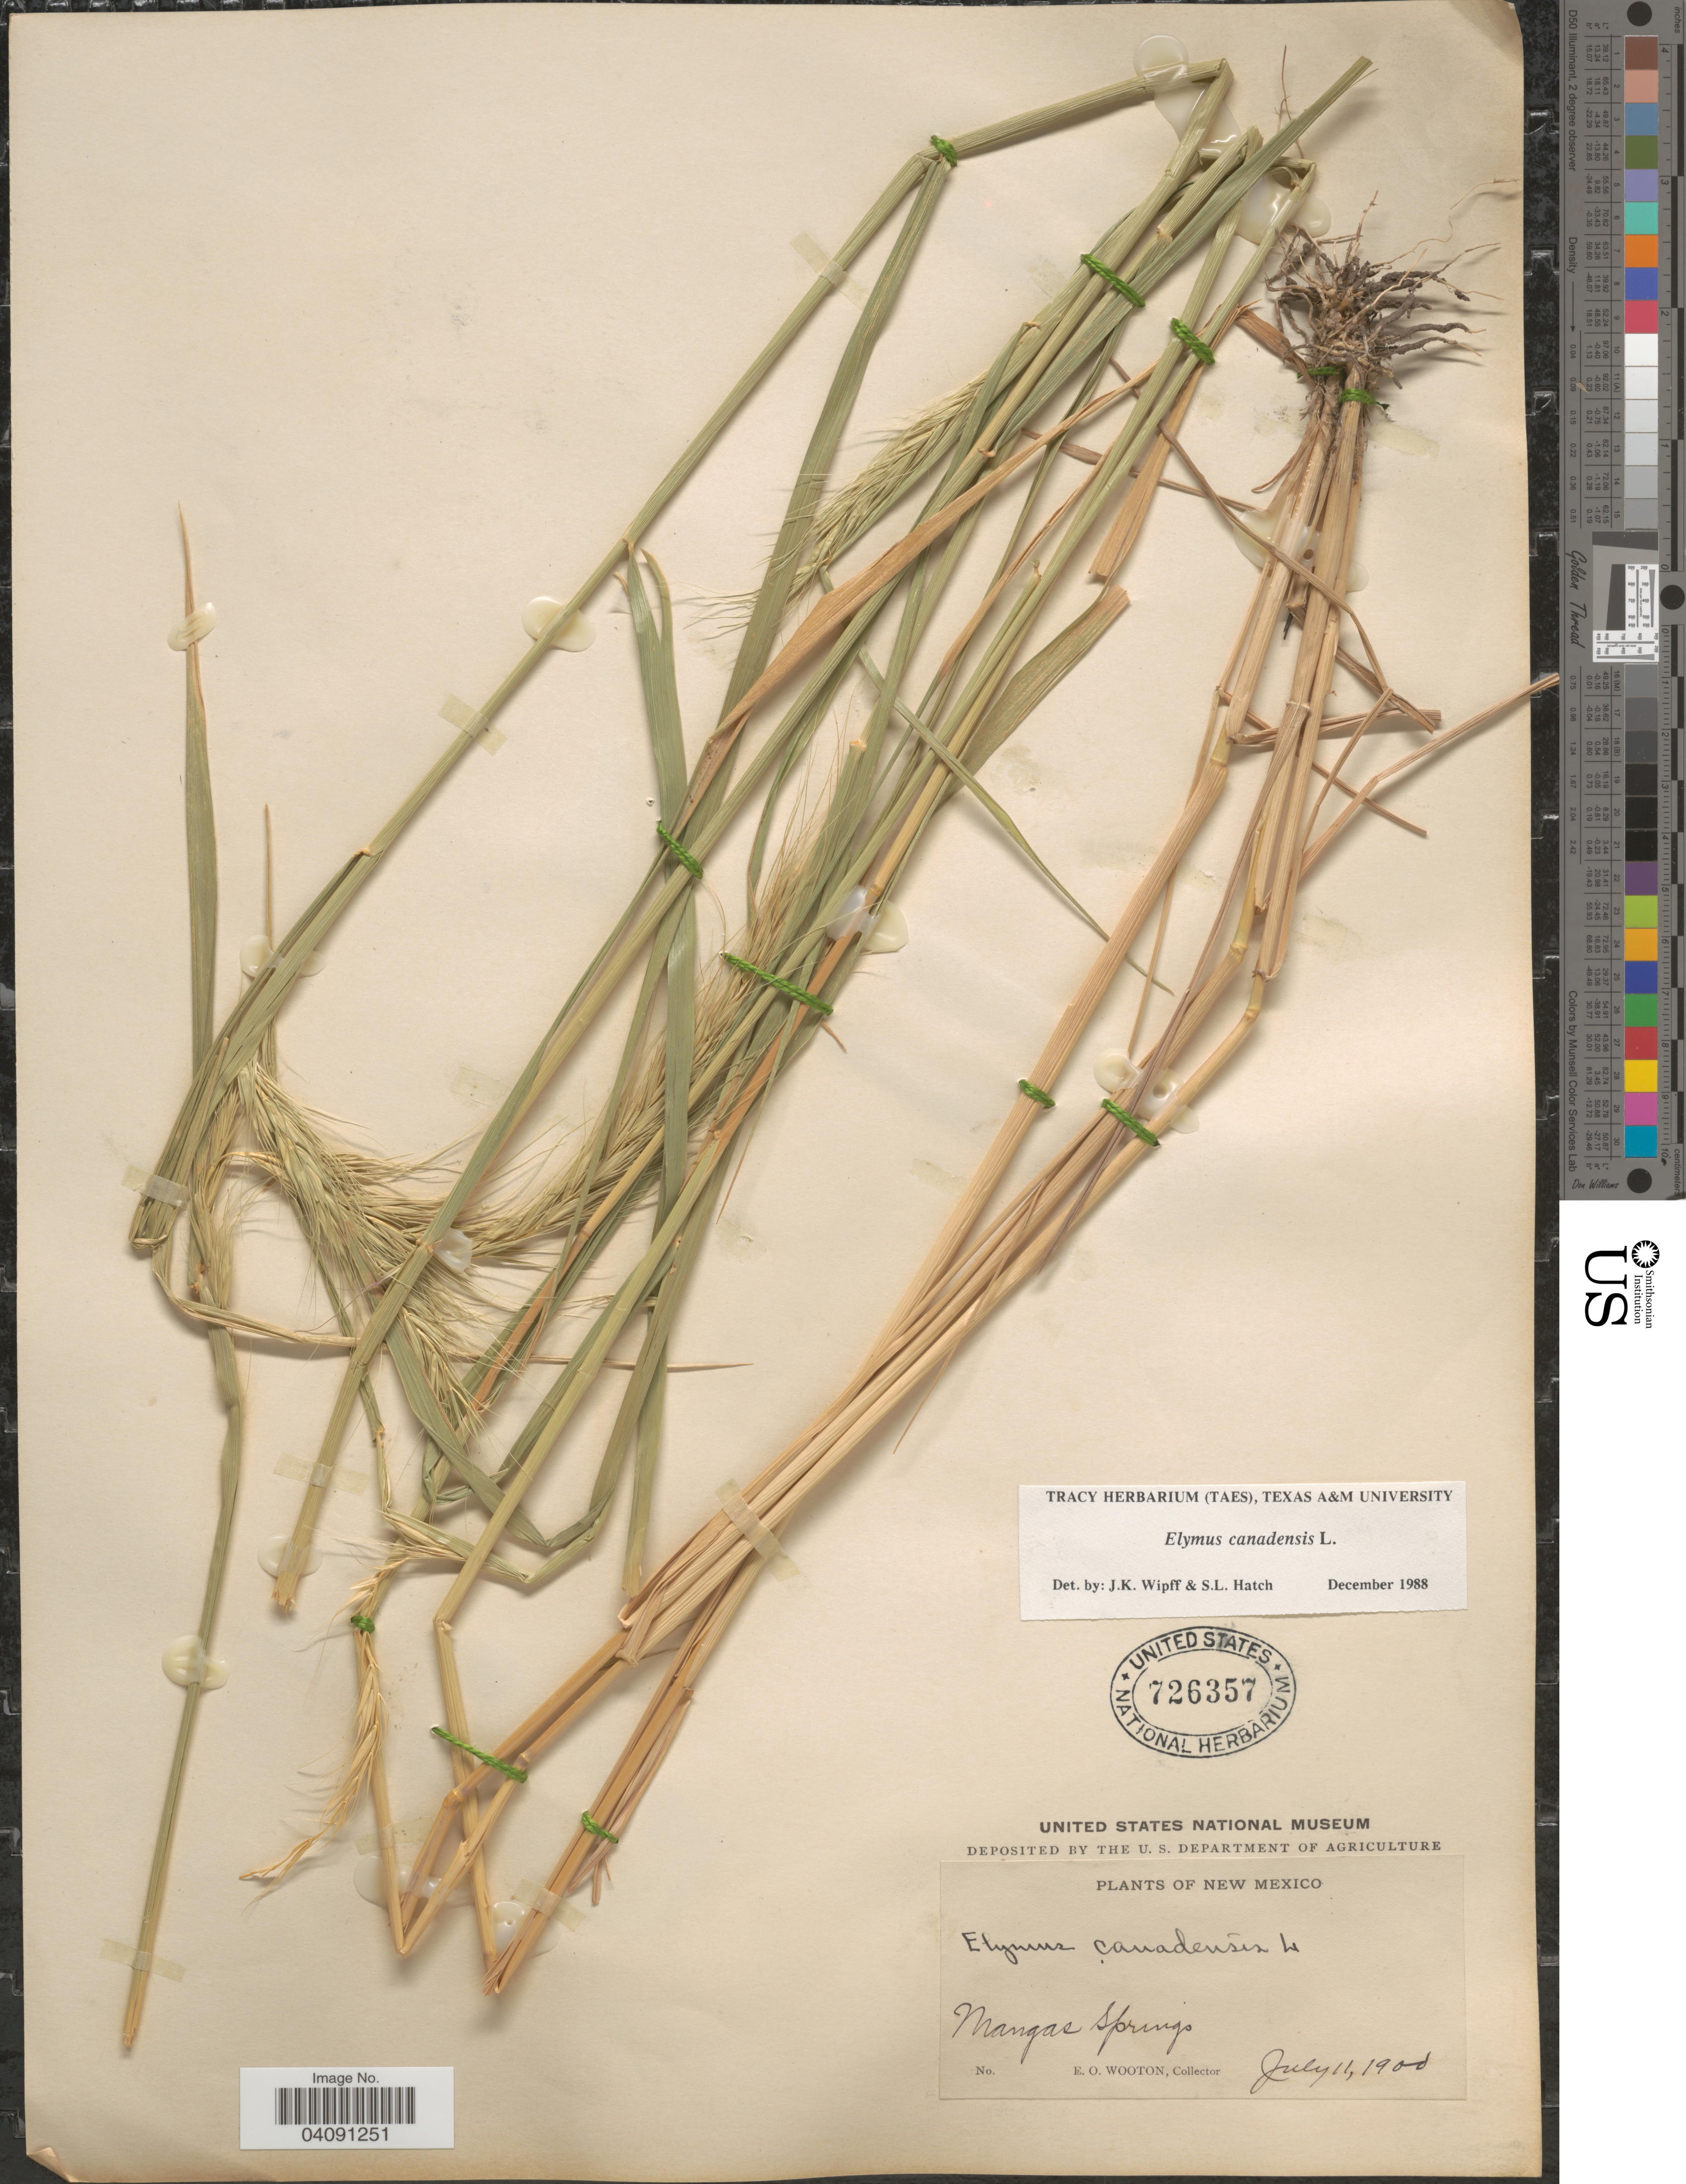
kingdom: Plantae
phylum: Tracheophyta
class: Liliopsida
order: Poales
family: Poaceae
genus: Elymus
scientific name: Elymus canadensis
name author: L.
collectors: E. O. Wooton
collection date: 1900-07-11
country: United States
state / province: New Mexico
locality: Mangas Springs.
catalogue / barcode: US 726357